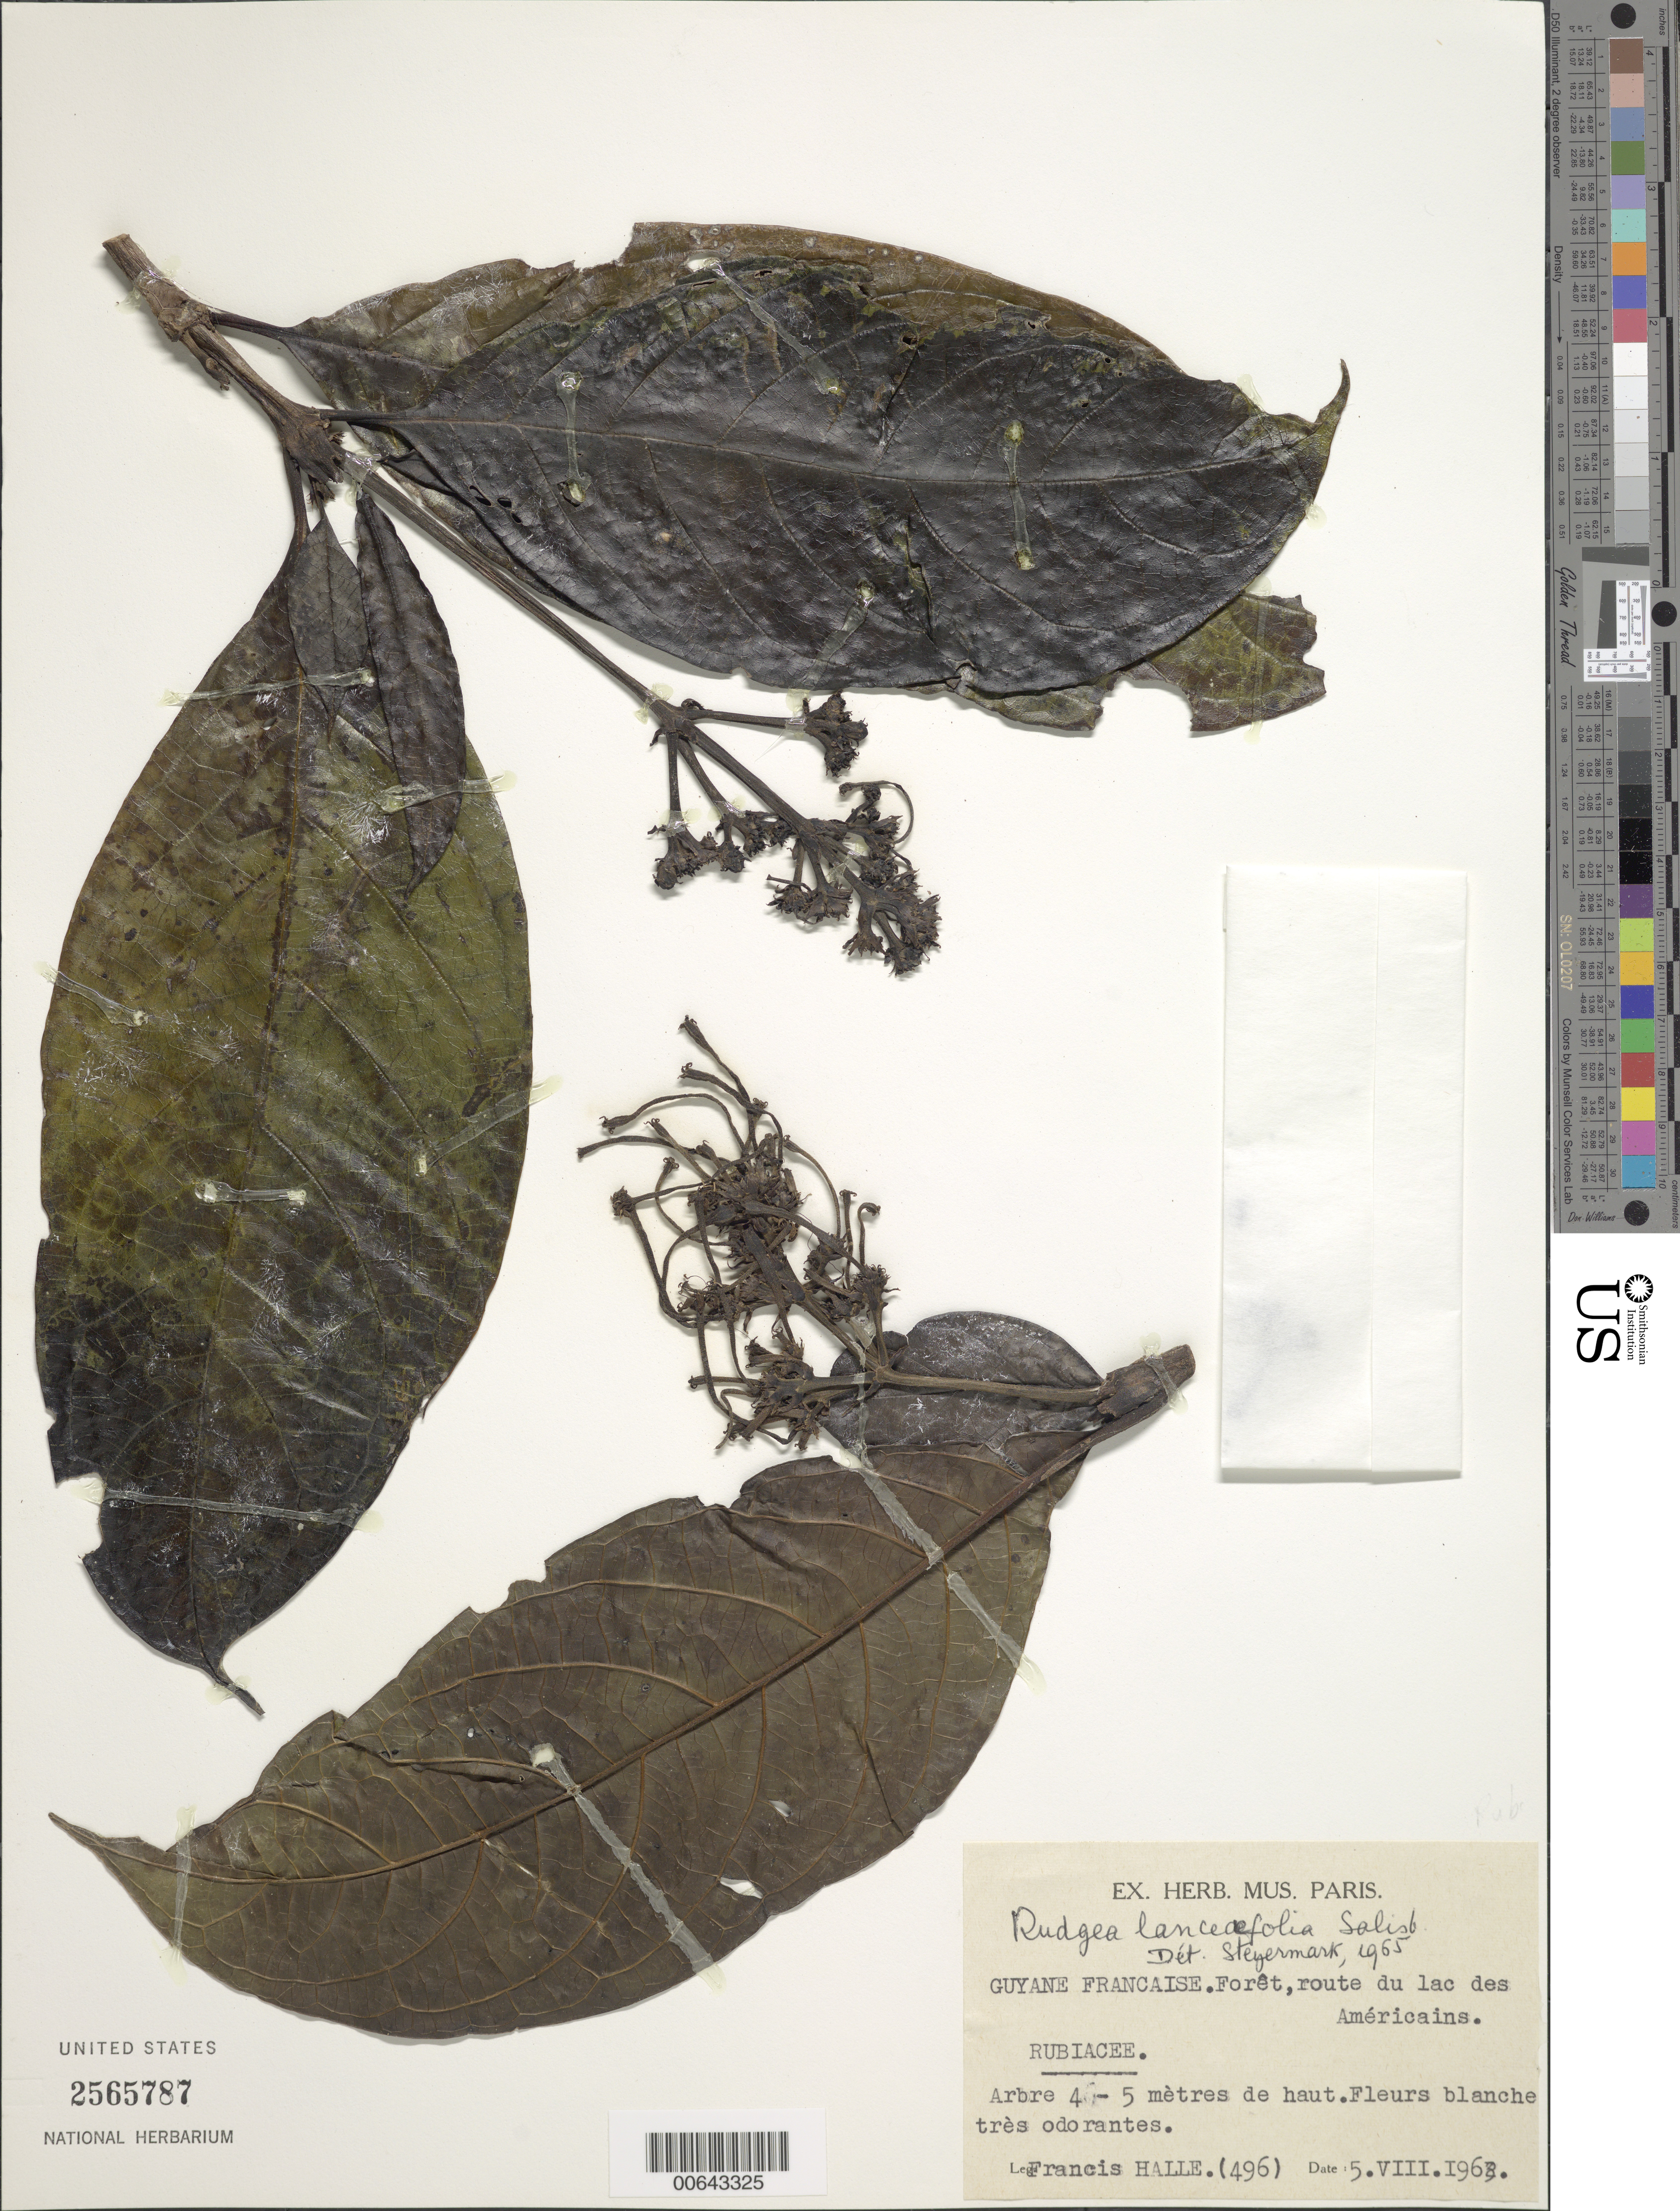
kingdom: Plantae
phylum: Tracheophyta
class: Magnoliopsida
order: Gentianales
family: Rubiaceae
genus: Rudgea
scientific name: Rudgea lanceifolia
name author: Salisb.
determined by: Steyermark, Julian A., (VEN)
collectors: F. Hallé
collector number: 496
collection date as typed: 5-Aug-62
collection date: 1962-08-05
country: French Guiana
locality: Lac des Américains Route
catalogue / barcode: US 2565787